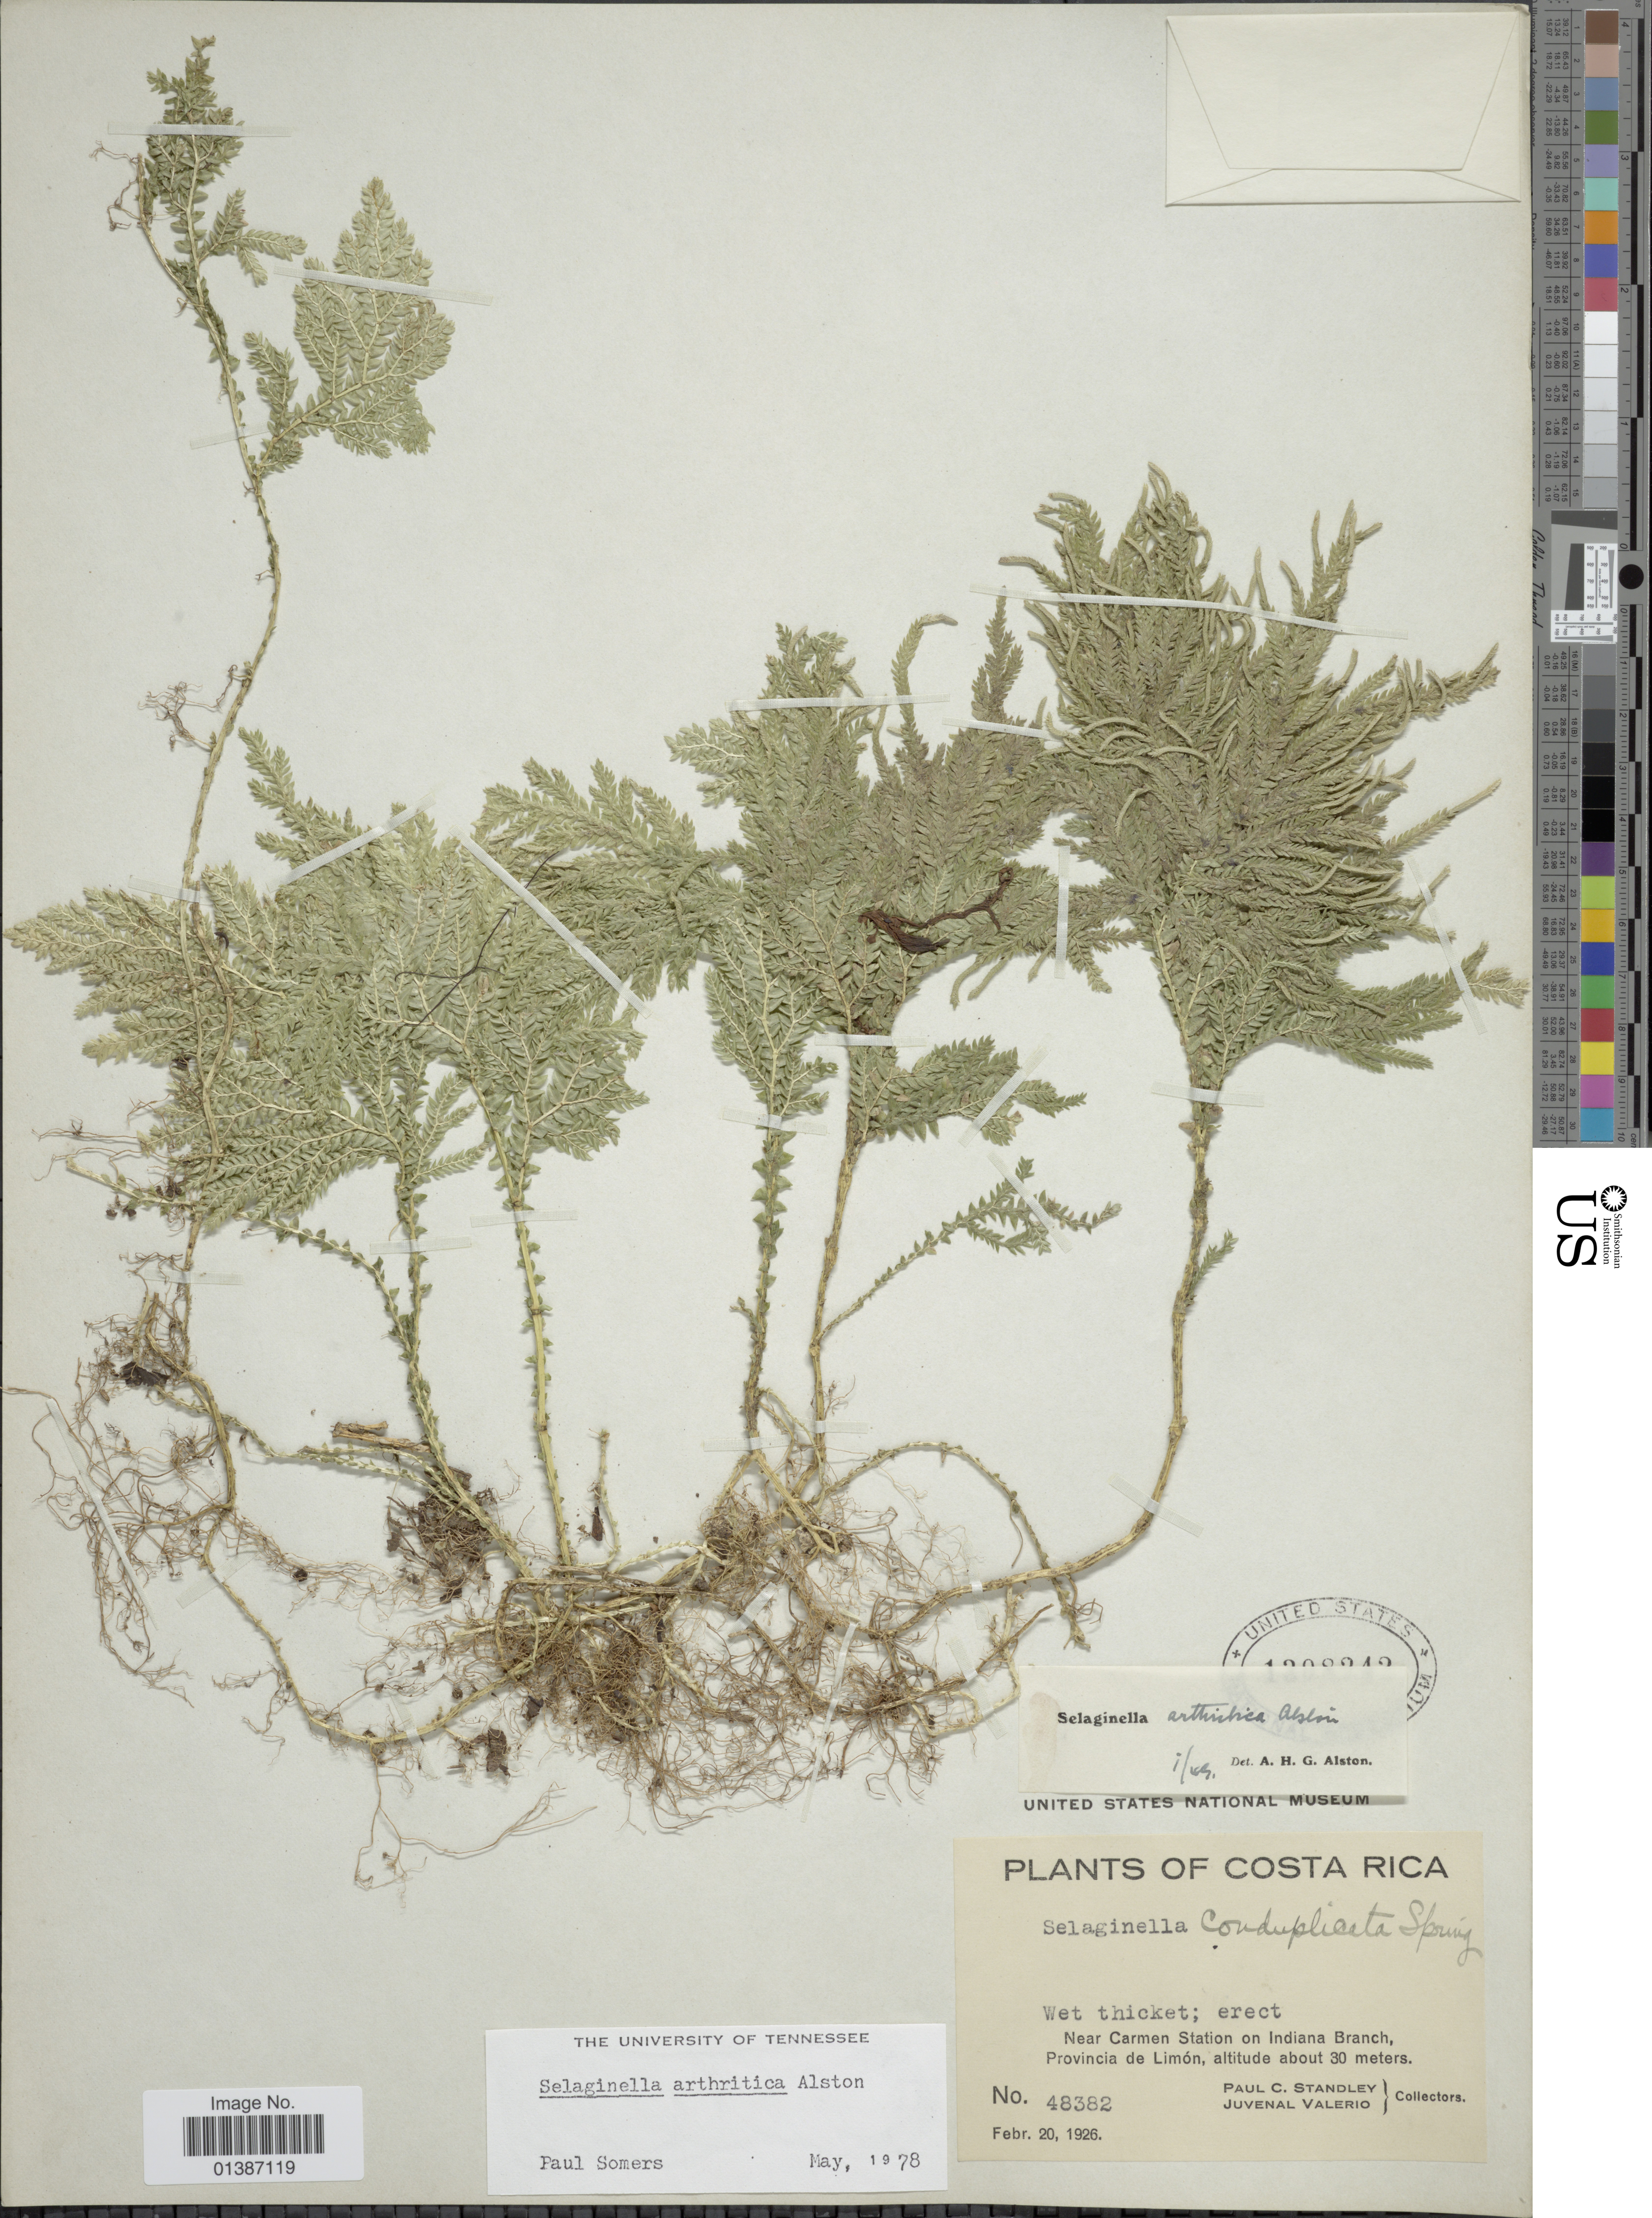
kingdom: Plantae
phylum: Tracheophyta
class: Lycopodiopsida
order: Selaginellales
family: Selaginellaceae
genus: Selaginella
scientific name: Selaginella arthritica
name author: Alston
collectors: P. C. Standley & J. Valerio R.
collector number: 48382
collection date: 1926-02-20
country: Costa Rica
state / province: Limón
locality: Near Carmen Station on Indiana Branch, Provincia de Limón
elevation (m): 30